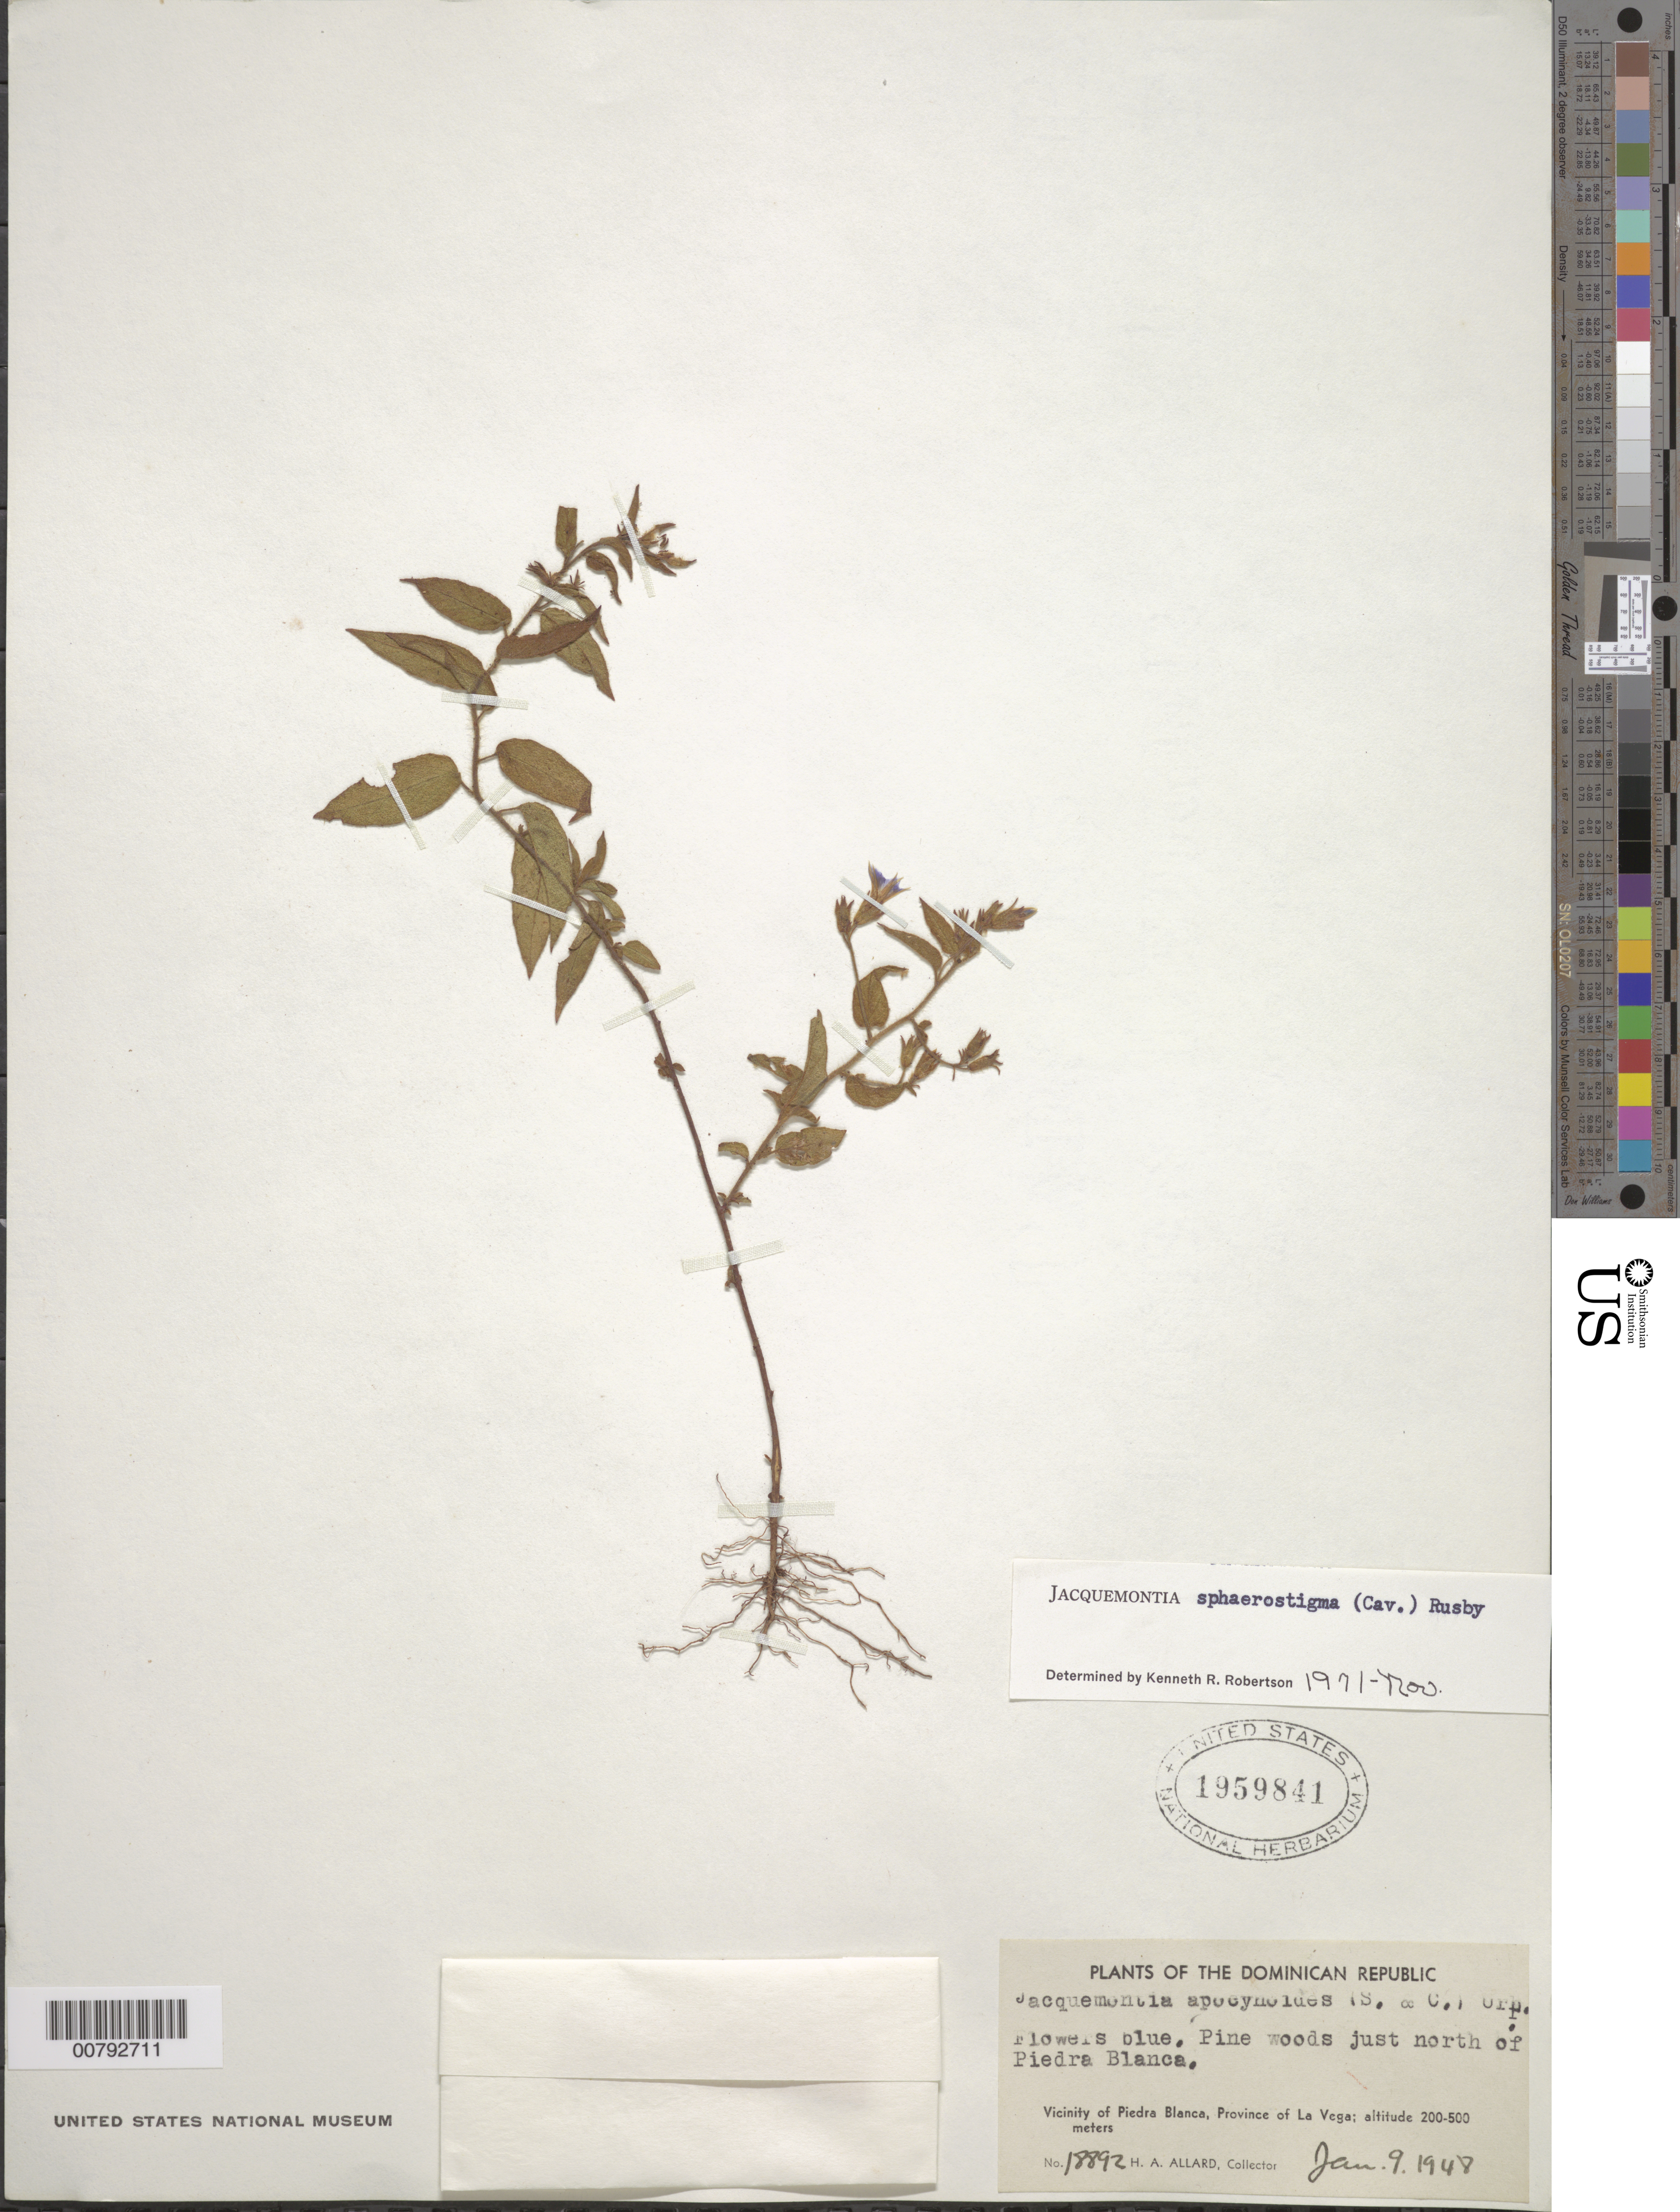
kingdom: Plantae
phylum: Tracheophyta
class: Magnoliopsida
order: Solanales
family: Convolvulaceae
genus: Jacquemontia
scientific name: Jacquemontia spharostigma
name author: (Cav.) Rusby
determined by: Robertson, K. R.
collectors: H. A. Allard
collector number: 18892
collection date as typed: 09 Jan 1948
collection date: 1948-01-09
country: Dominican Republic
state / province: La Vega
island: Hispaniola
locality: Vicinity of Piedra Blanca, just north of Piedra Blanca.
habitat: Pine woods.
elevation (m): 200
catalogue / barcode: US 1959841